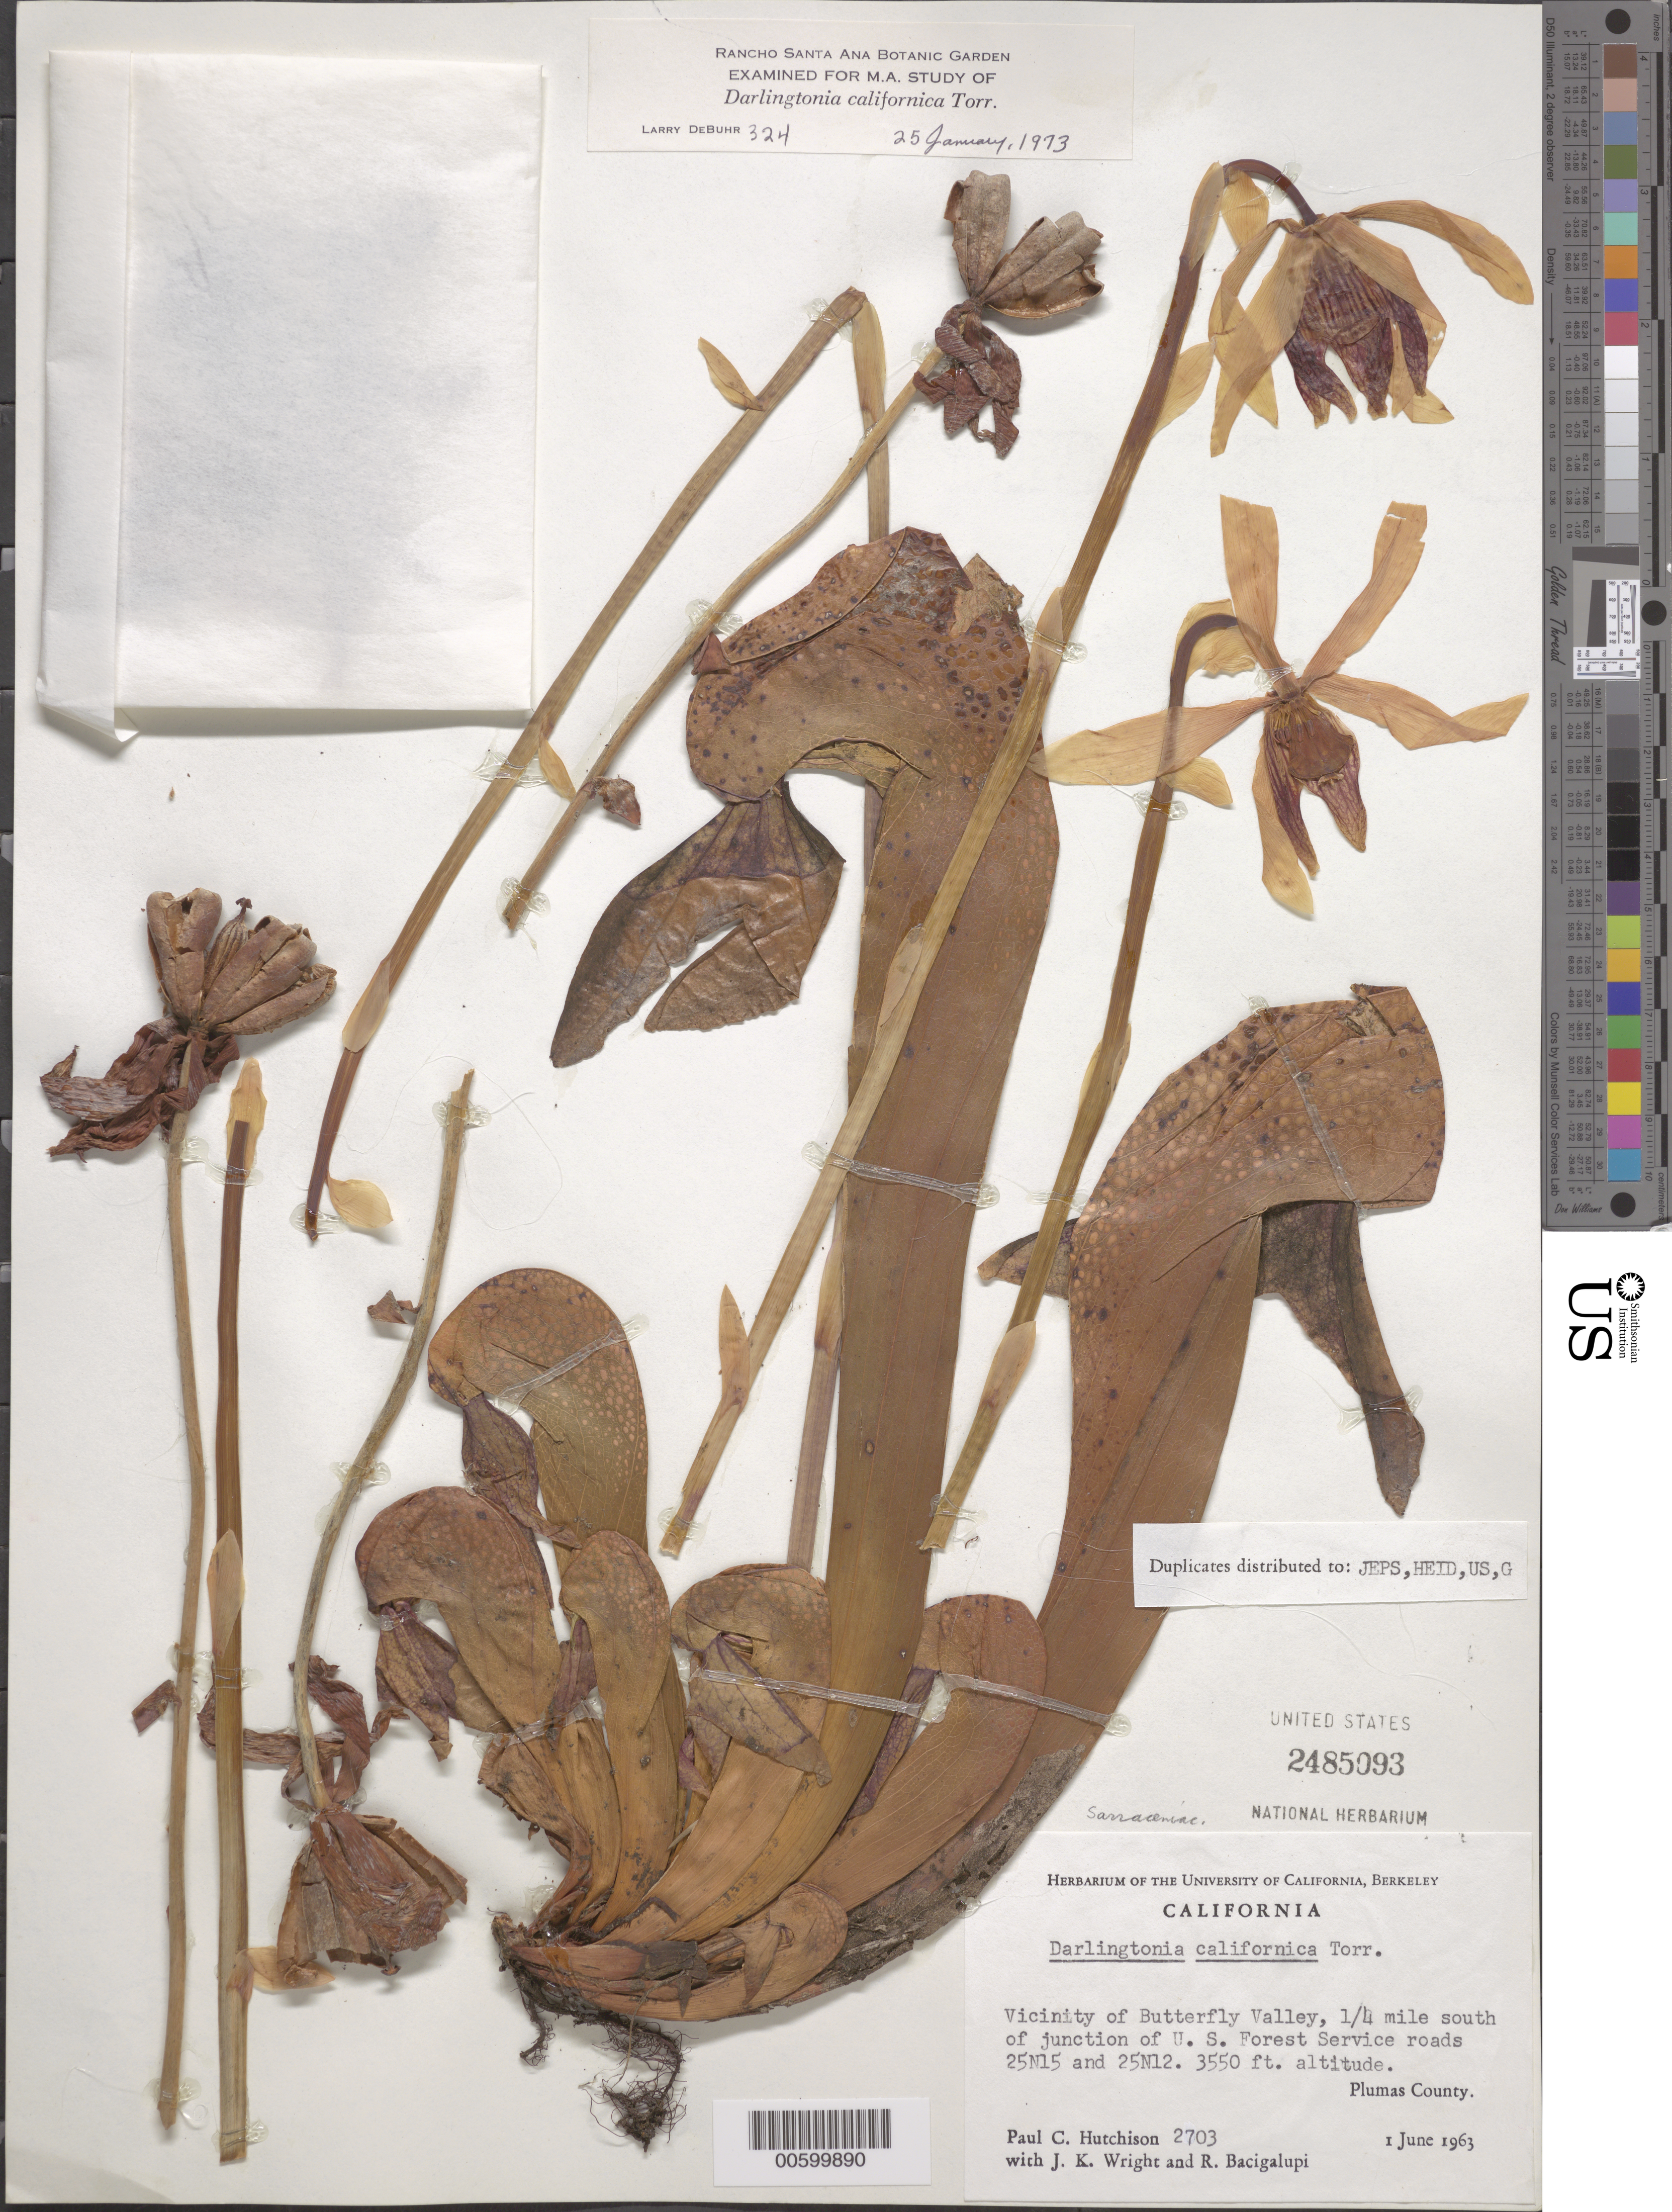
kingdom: Plantae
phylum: Tracheophyta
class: Magnoliopsida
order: Ericales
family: Sarraceniaceae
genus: Darlingtonia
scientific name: Darlingtonia californica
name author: Torr.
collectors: P. C. Hutchison, J. K. Wright & R. Bacigalupi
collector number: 2703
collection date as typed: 01 Jun 1963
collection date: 1963-06-01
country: United States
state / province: California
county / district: Plumas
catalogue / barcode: US 2485093